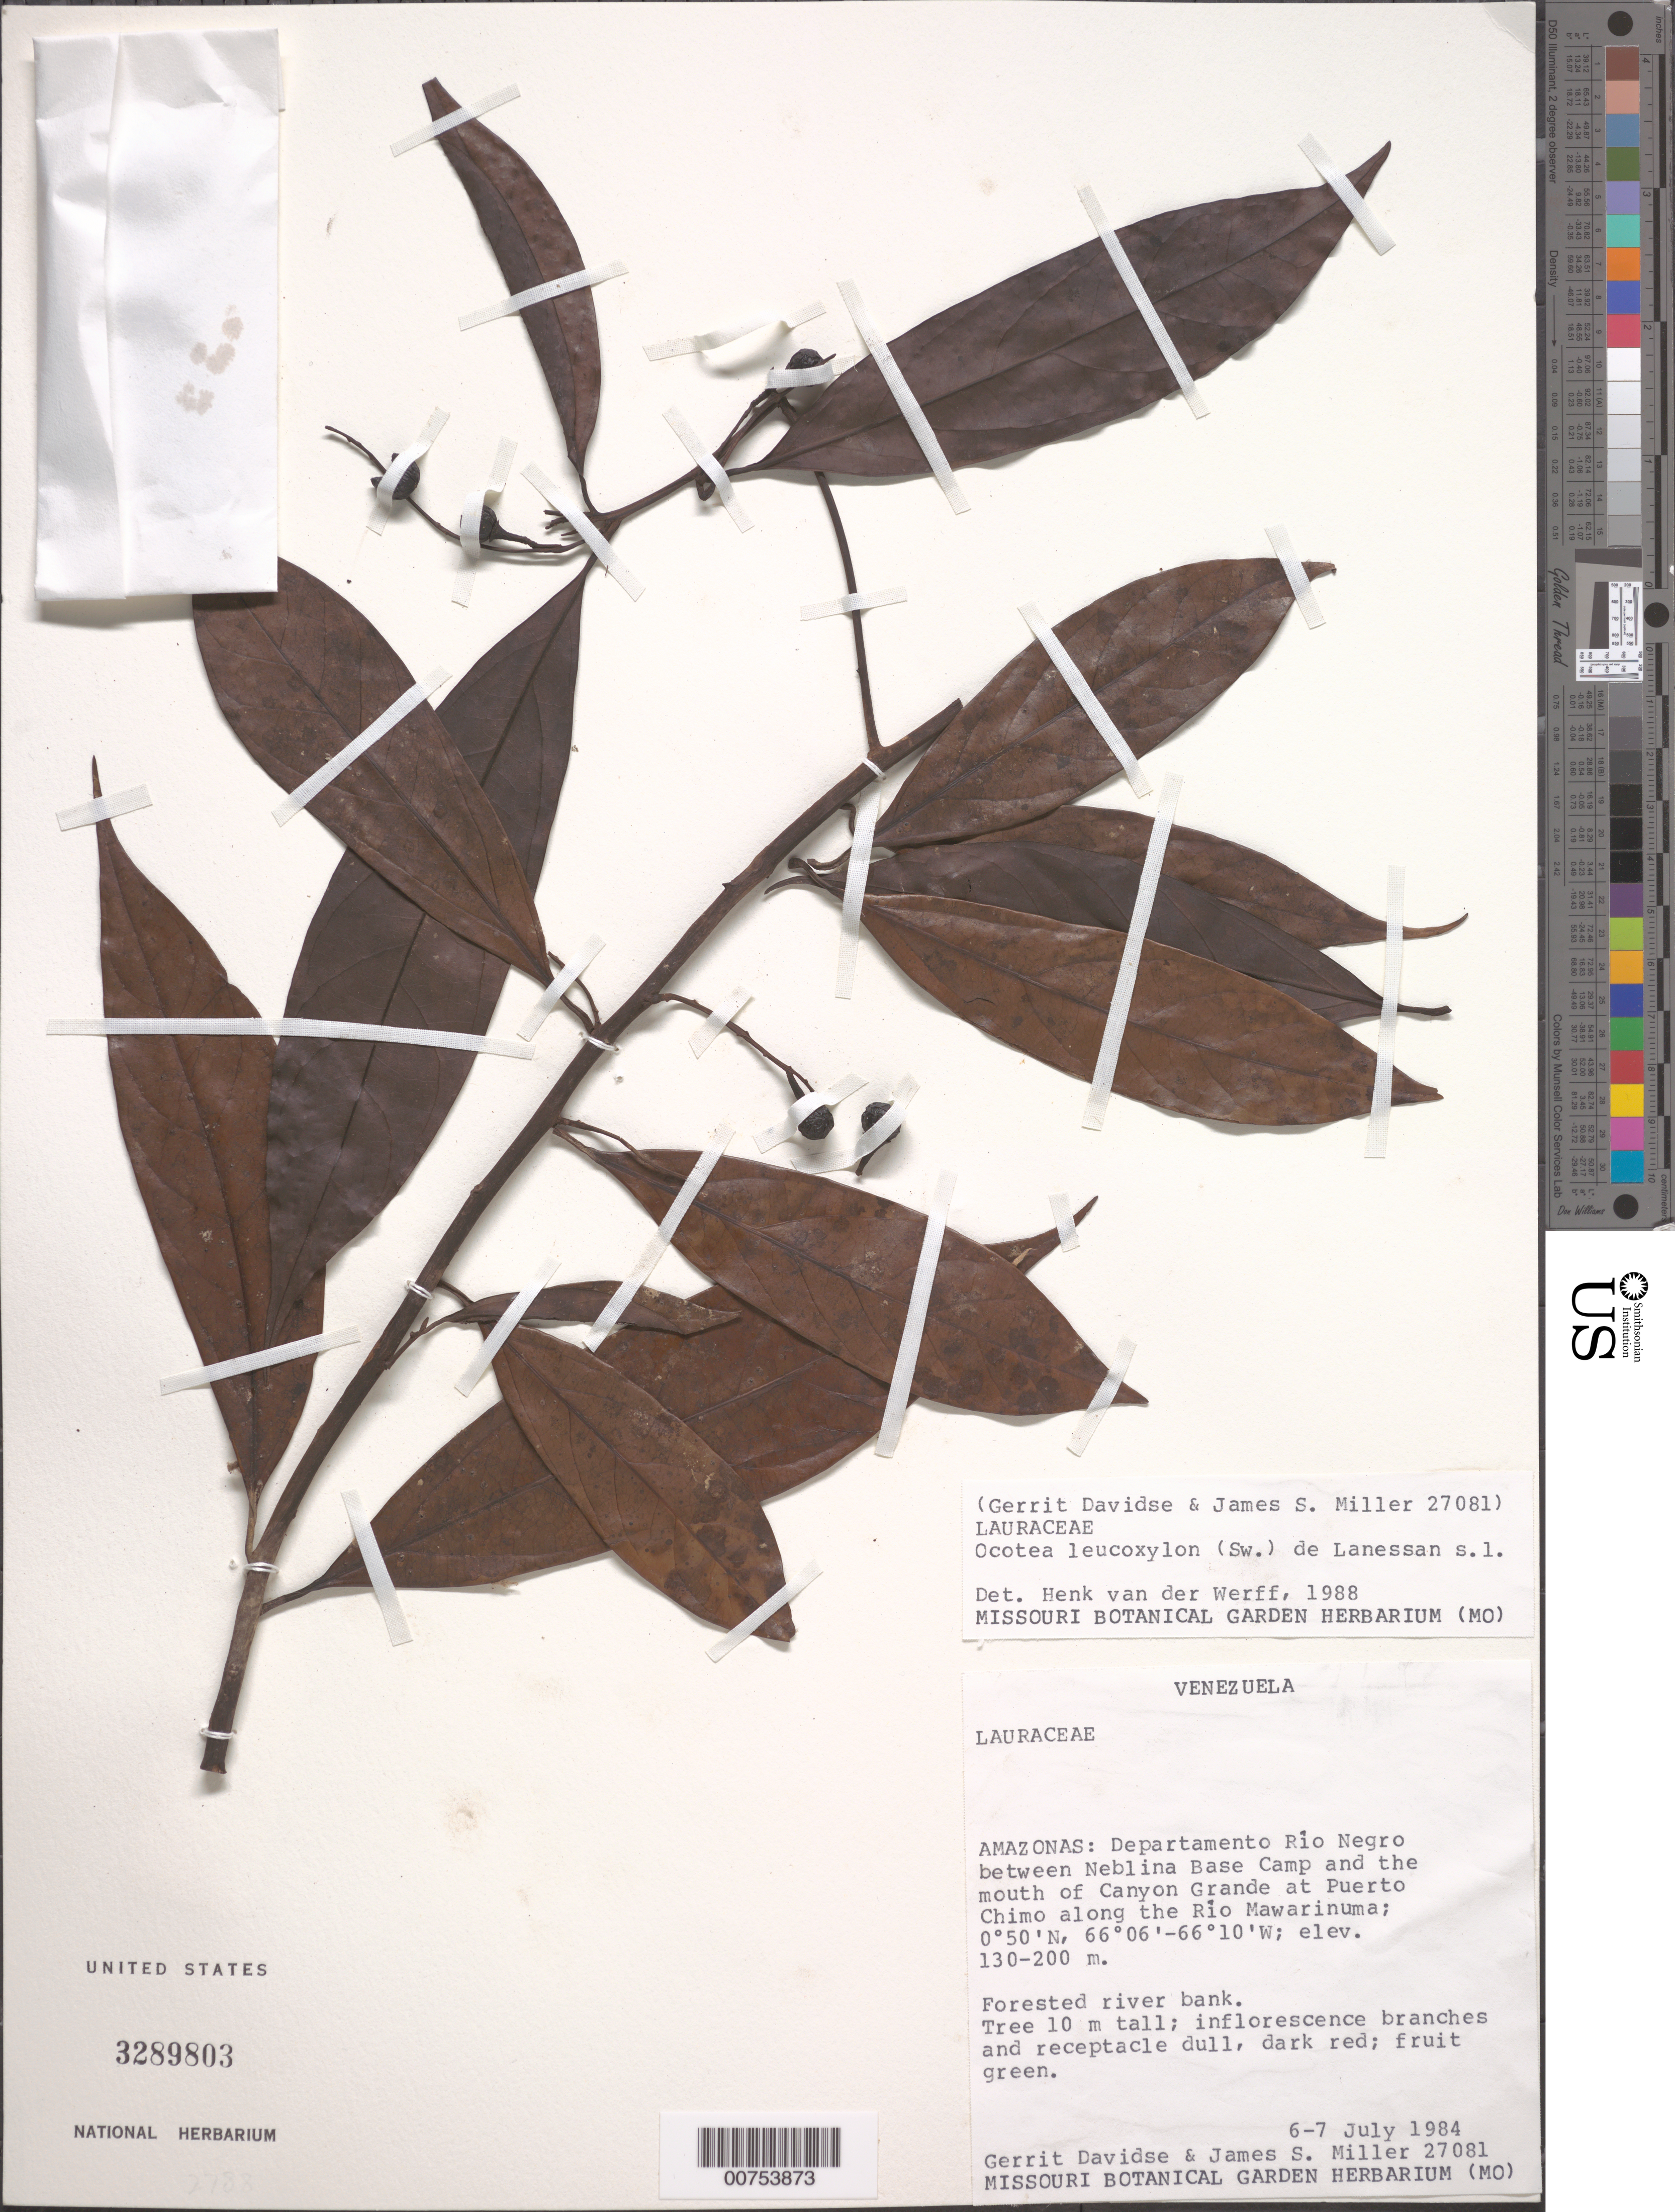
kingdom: Plantae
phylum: Tracheophyta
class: Magnoliopsida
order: Laurales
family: Lauraceae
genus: Ocotea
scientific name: Ocotea leucoxylon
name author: (Sw.) Laness.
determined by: van der Werff, H., (MO), Missouri Botanical Garden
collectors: G. Davidse & J. S. Miller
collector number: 27081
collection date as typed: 6-Jul-84 to 7-Jul-84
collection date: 1984-07-06/1984-07-07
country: Venezuela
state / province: Amazonas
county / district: Río Negro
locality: Neblina Base Camp to mouth of Canyon Grande, along Río Mawarinuma, Puerto Chimo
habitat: Forested riverbank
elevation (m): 130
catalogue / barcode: US 3289803